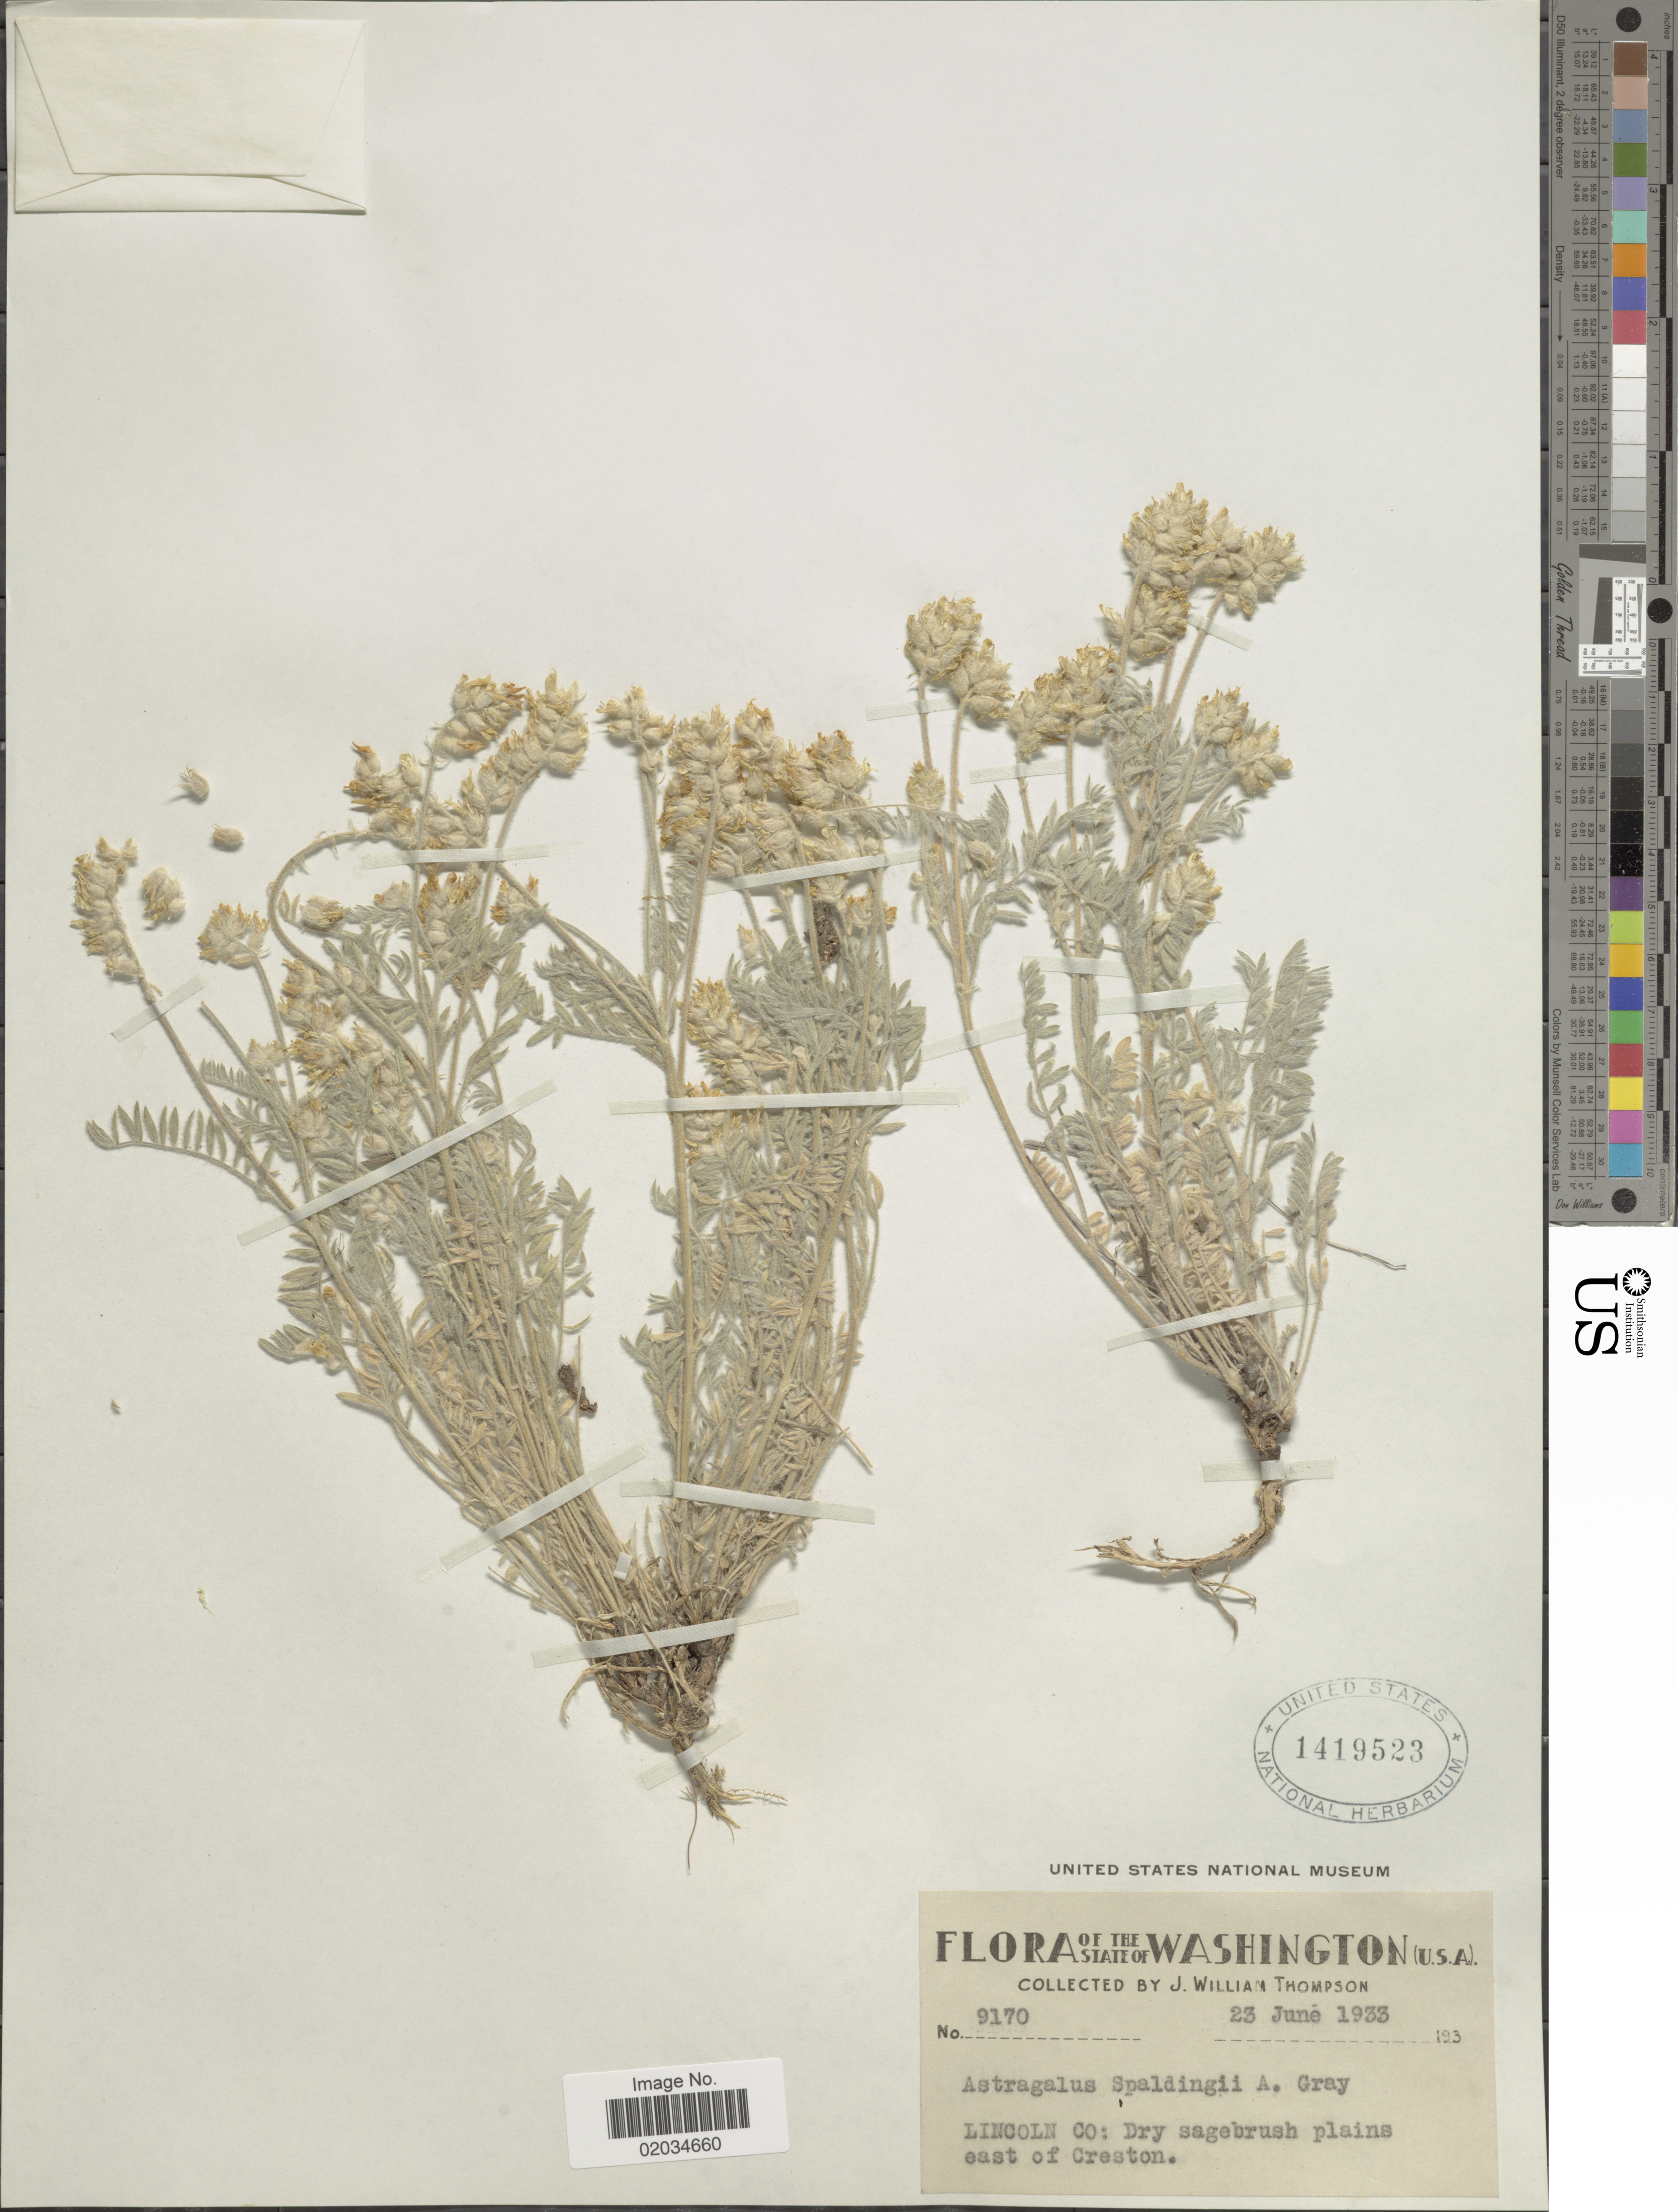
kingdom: Plantae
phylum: Tracheophyta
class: Magnoliopsida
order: Fabales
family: Fabaceae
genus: Astragalus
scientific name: Astragalus spaldingii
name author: A. Gray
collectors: J. W. Thompson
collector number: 9170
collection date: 1933-06-23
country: United States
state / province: Washington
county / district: Lincoln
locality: Lincoln Co: dry sagebrush plains east of Creston.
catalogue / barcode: US 1419523